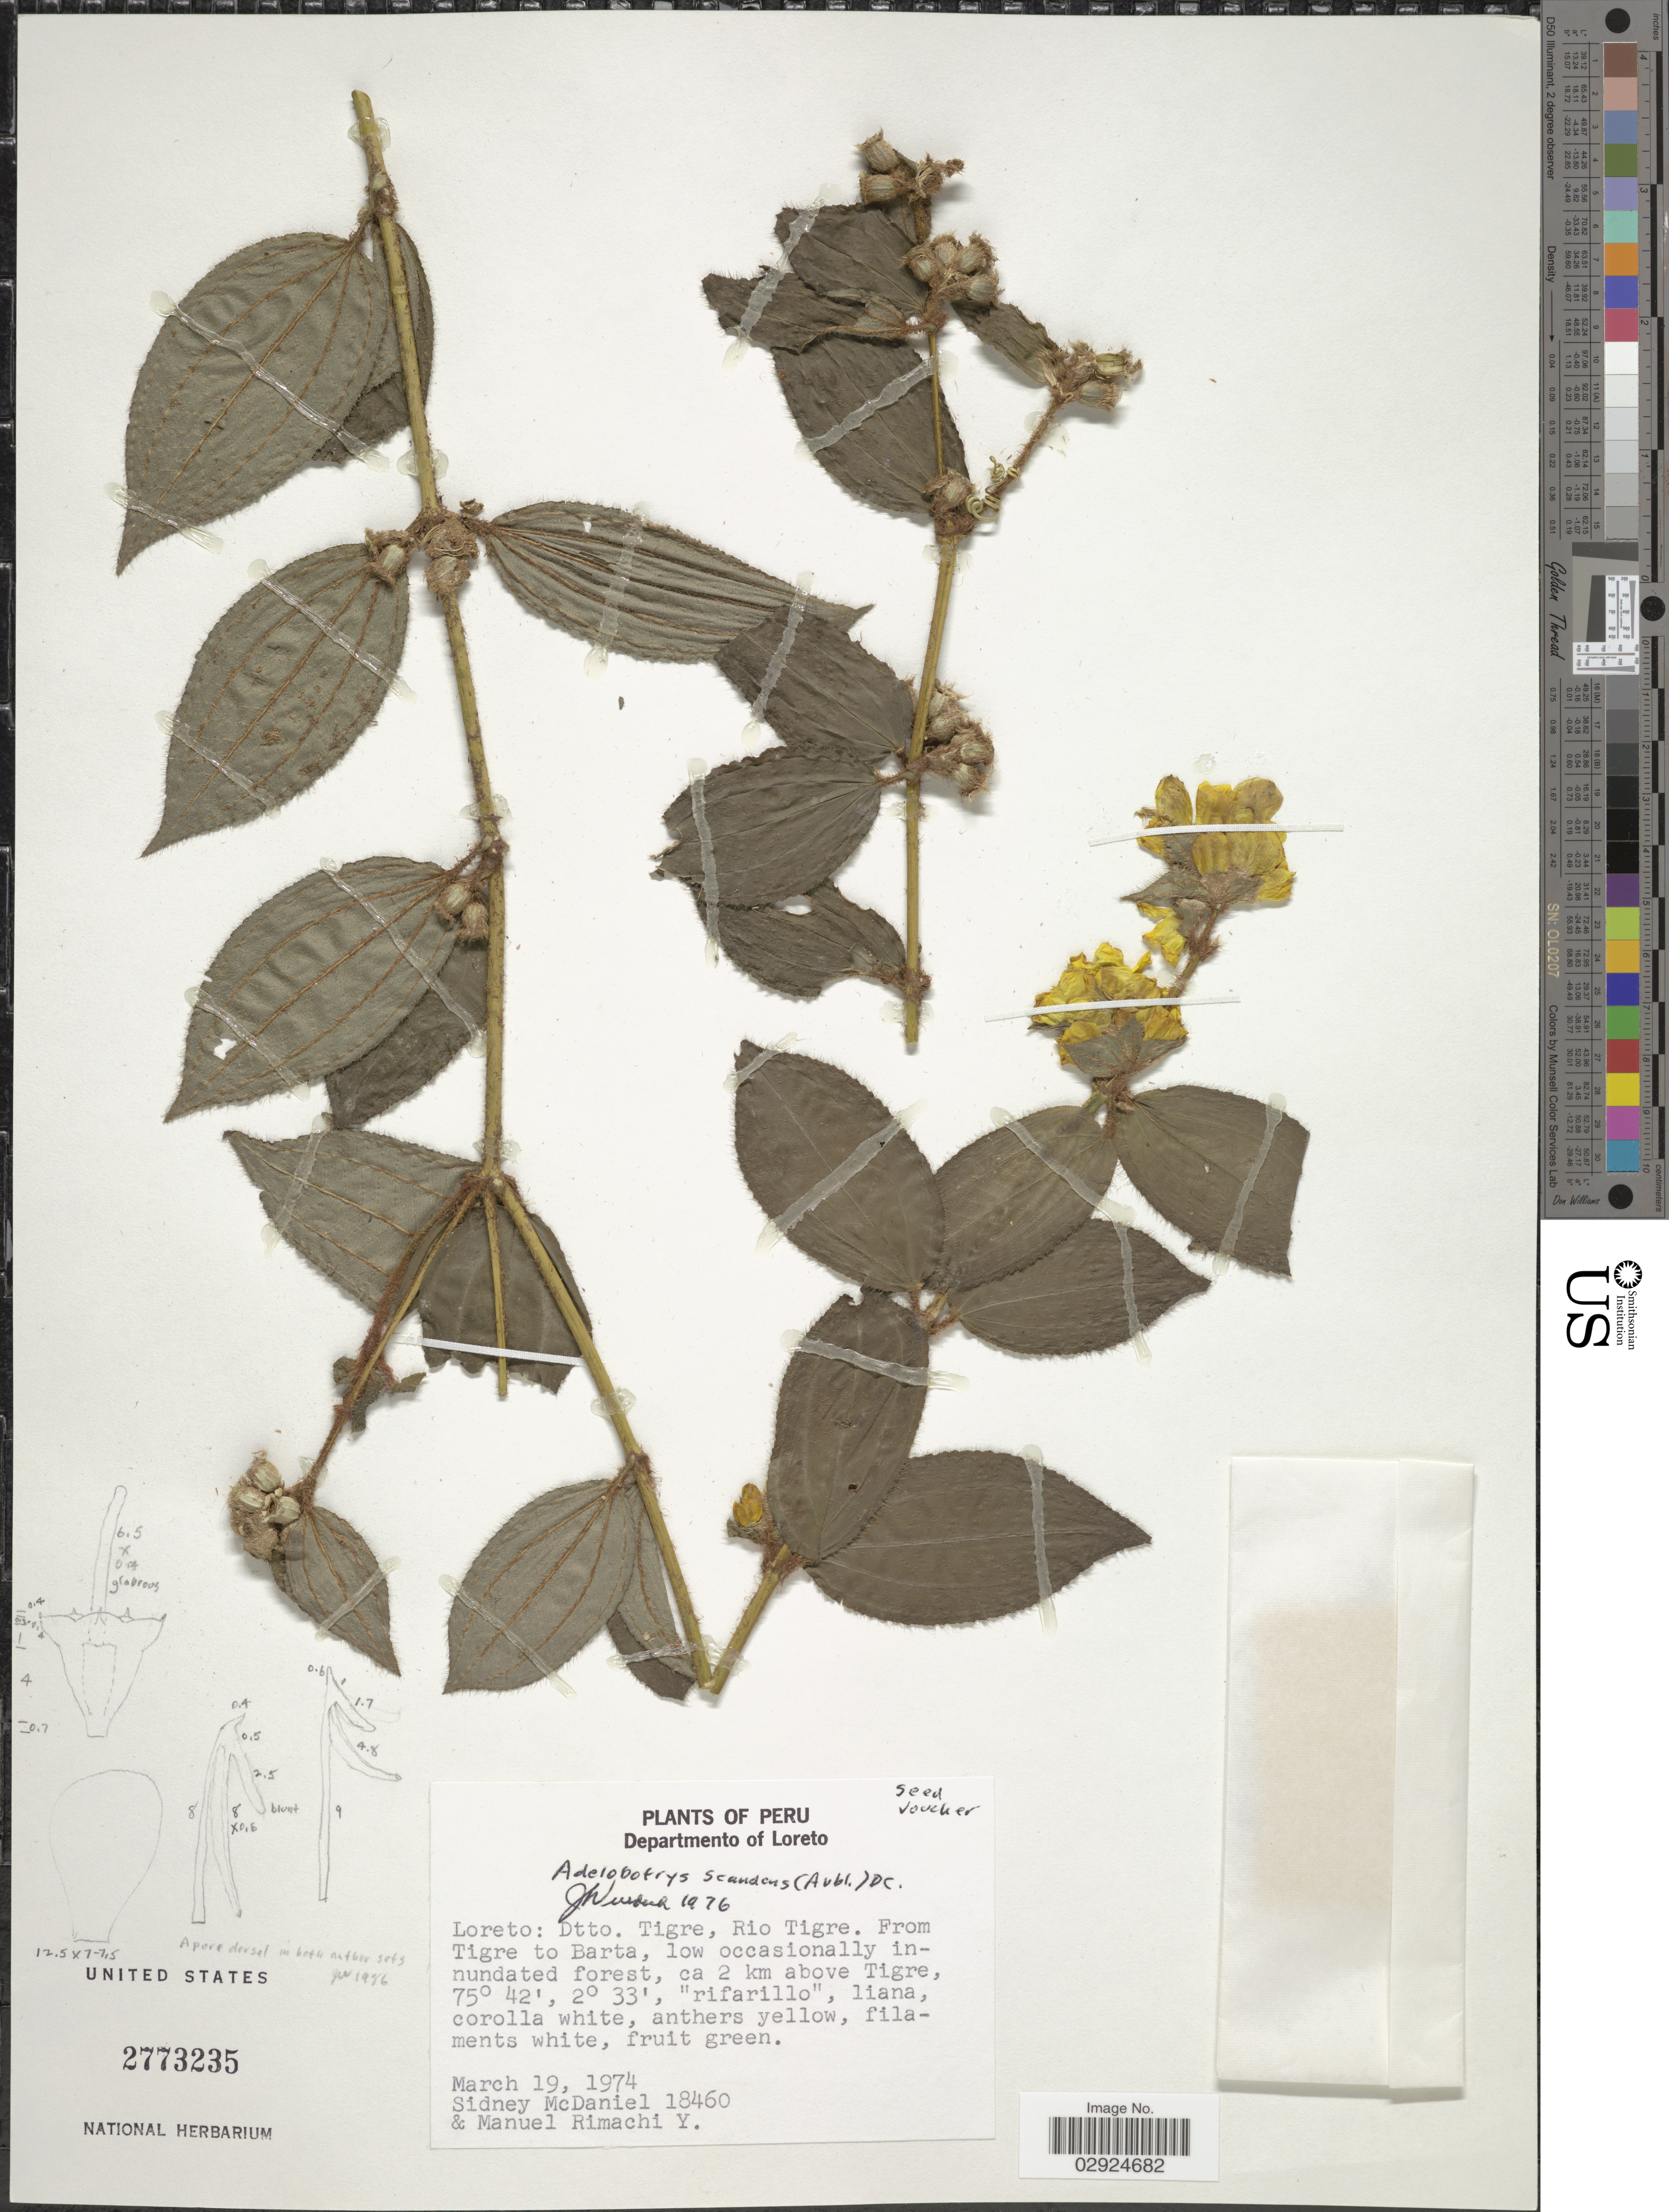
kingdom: Plantae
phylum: Tracheophyta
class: Magnoliopsida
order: Myrtales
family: Melastomataceae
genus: Adelobotrys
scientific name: Adelobotrys scandens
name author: (Aubl.) DC.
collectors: S. McDaniel & M. Rimachi Y.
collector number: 18460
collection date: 1974-03-19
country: Peru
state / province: Loreto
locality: Loreto: Dtto. Tigre, Rio Tigre. From Tigre to Barta, low occasionally inundated forest, ca 2 km above Tigre.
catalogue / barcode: US 2773235